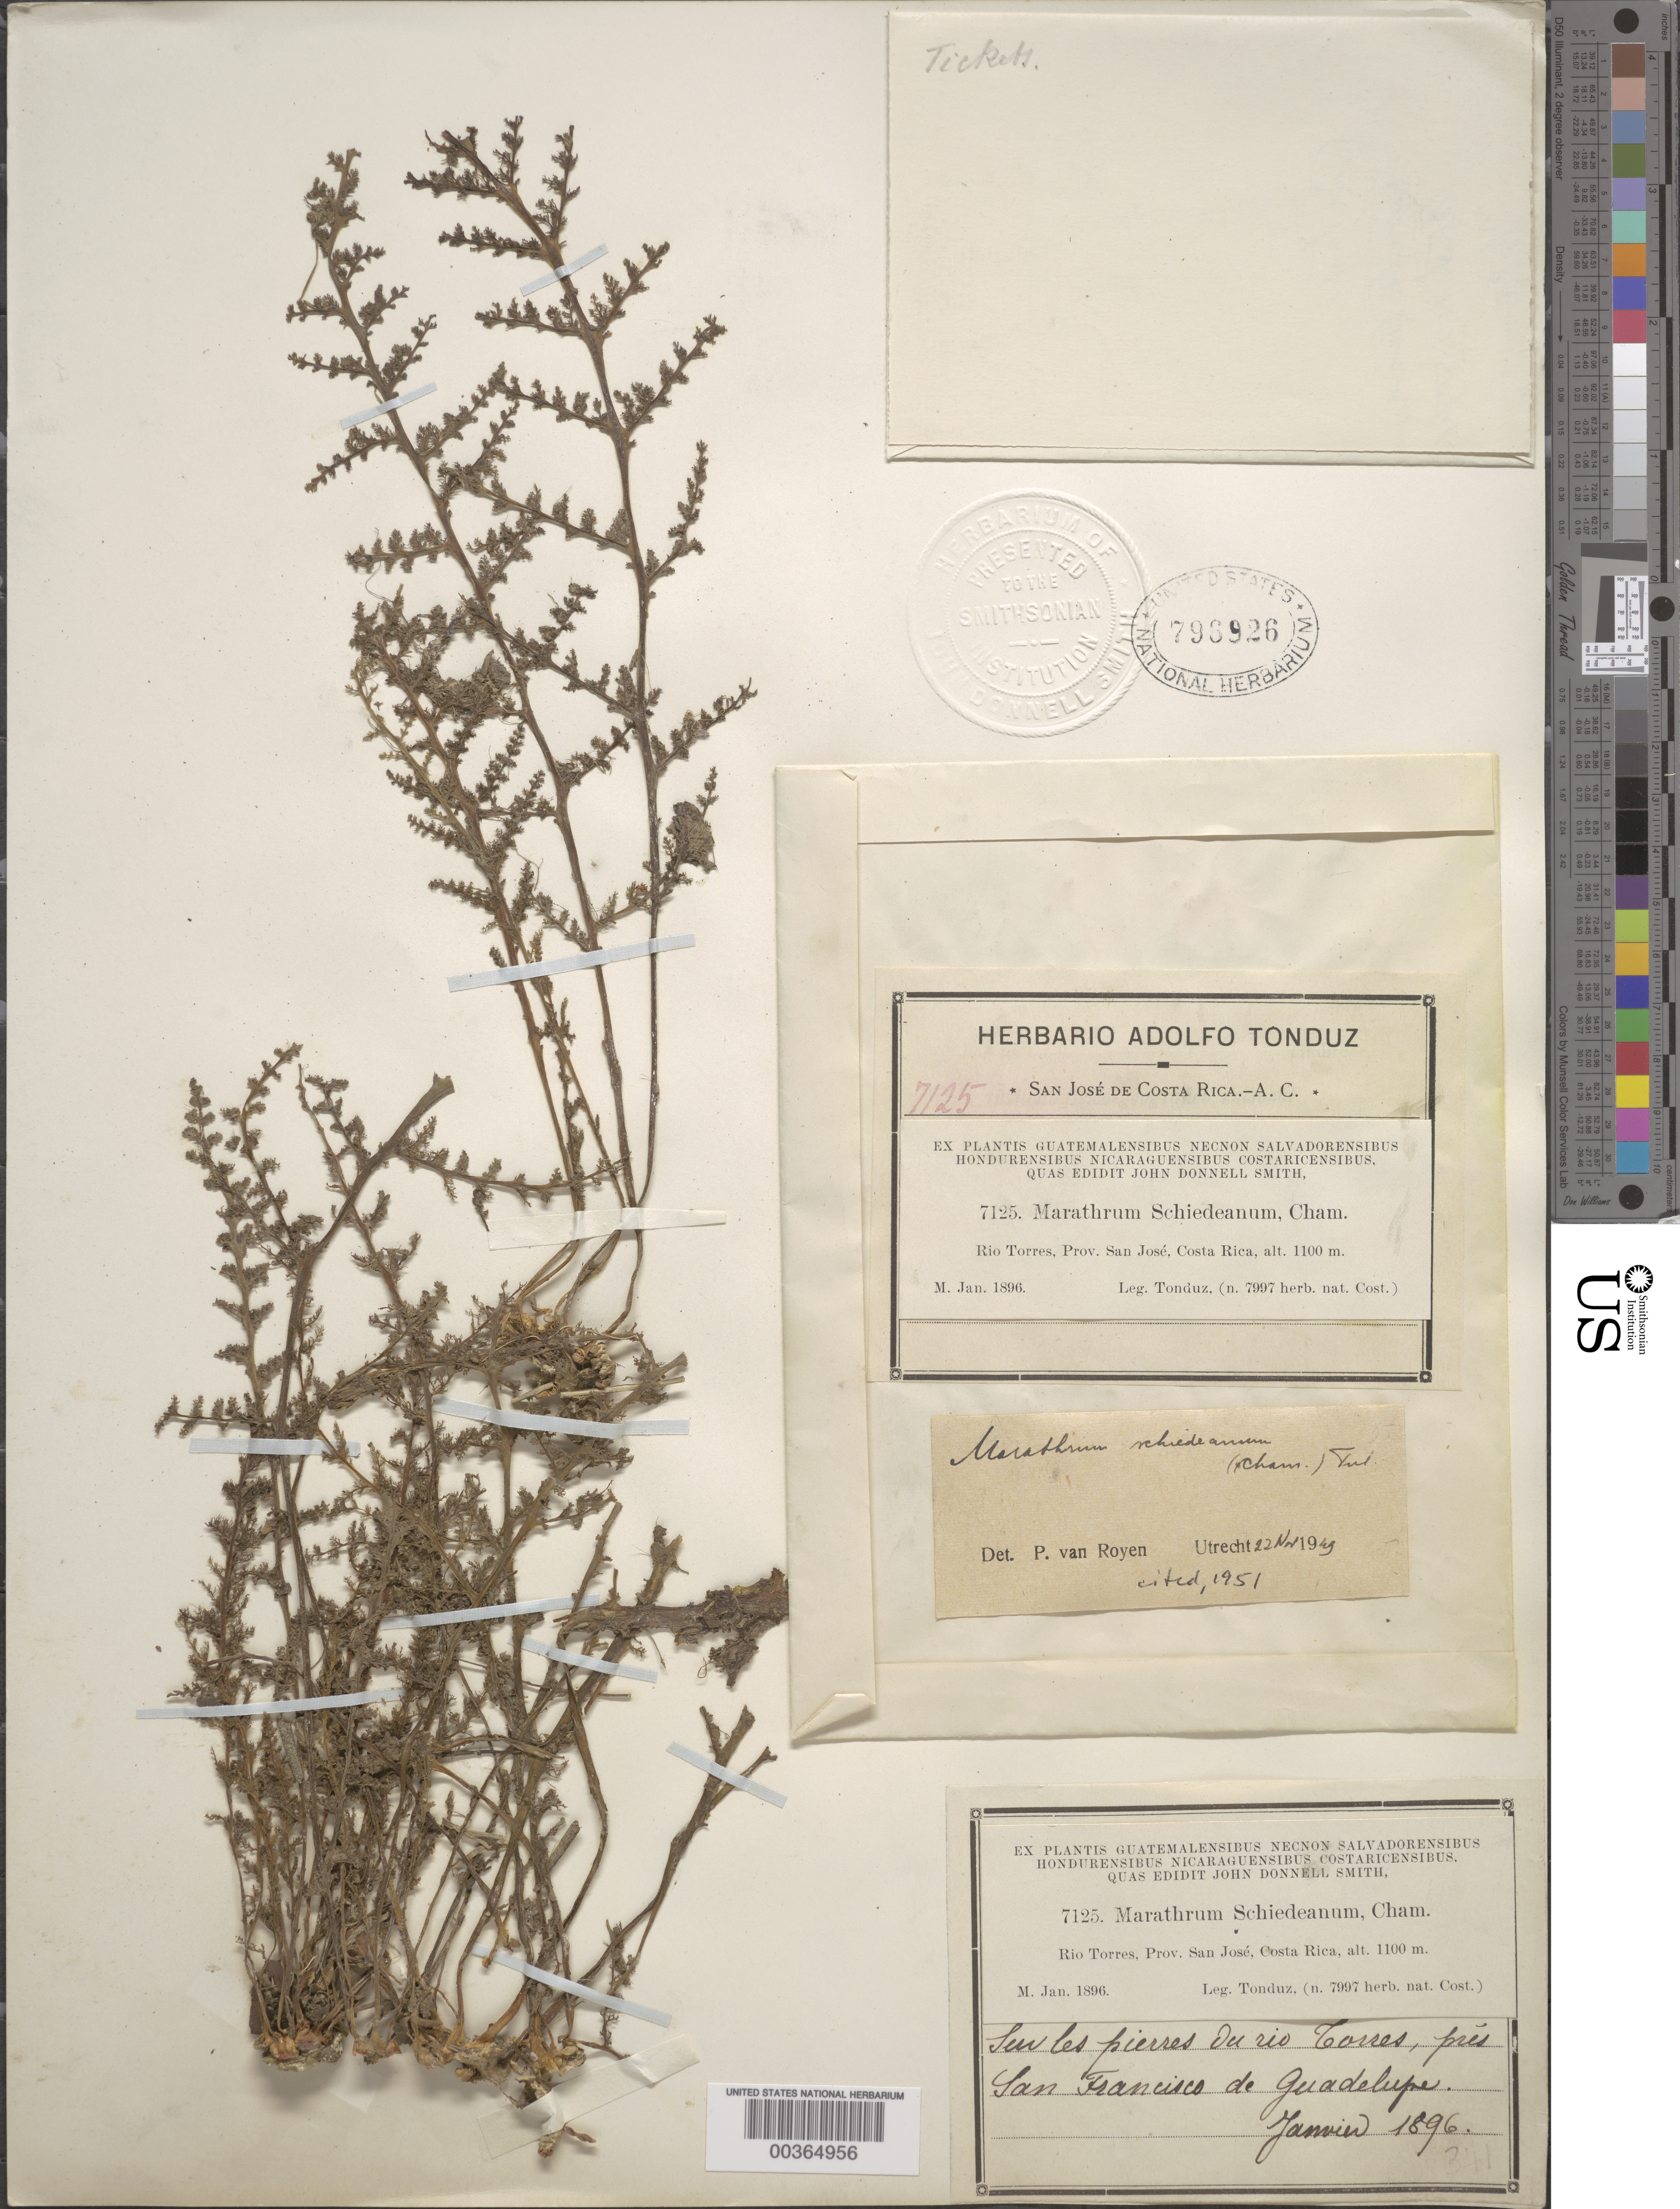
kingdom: Plantae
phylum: Tracheophyta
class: Magnoliopsida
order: Malpighiales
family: Podostemaceae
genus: Marathrum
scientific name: Marathrum schiedeanum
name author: Cham.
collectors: A. Tonduz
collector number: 7125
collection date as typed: Jan 1896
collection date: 1896-01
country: Costa Rica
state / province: San José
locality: Rio torres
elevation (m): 1100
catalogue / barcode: US 796926